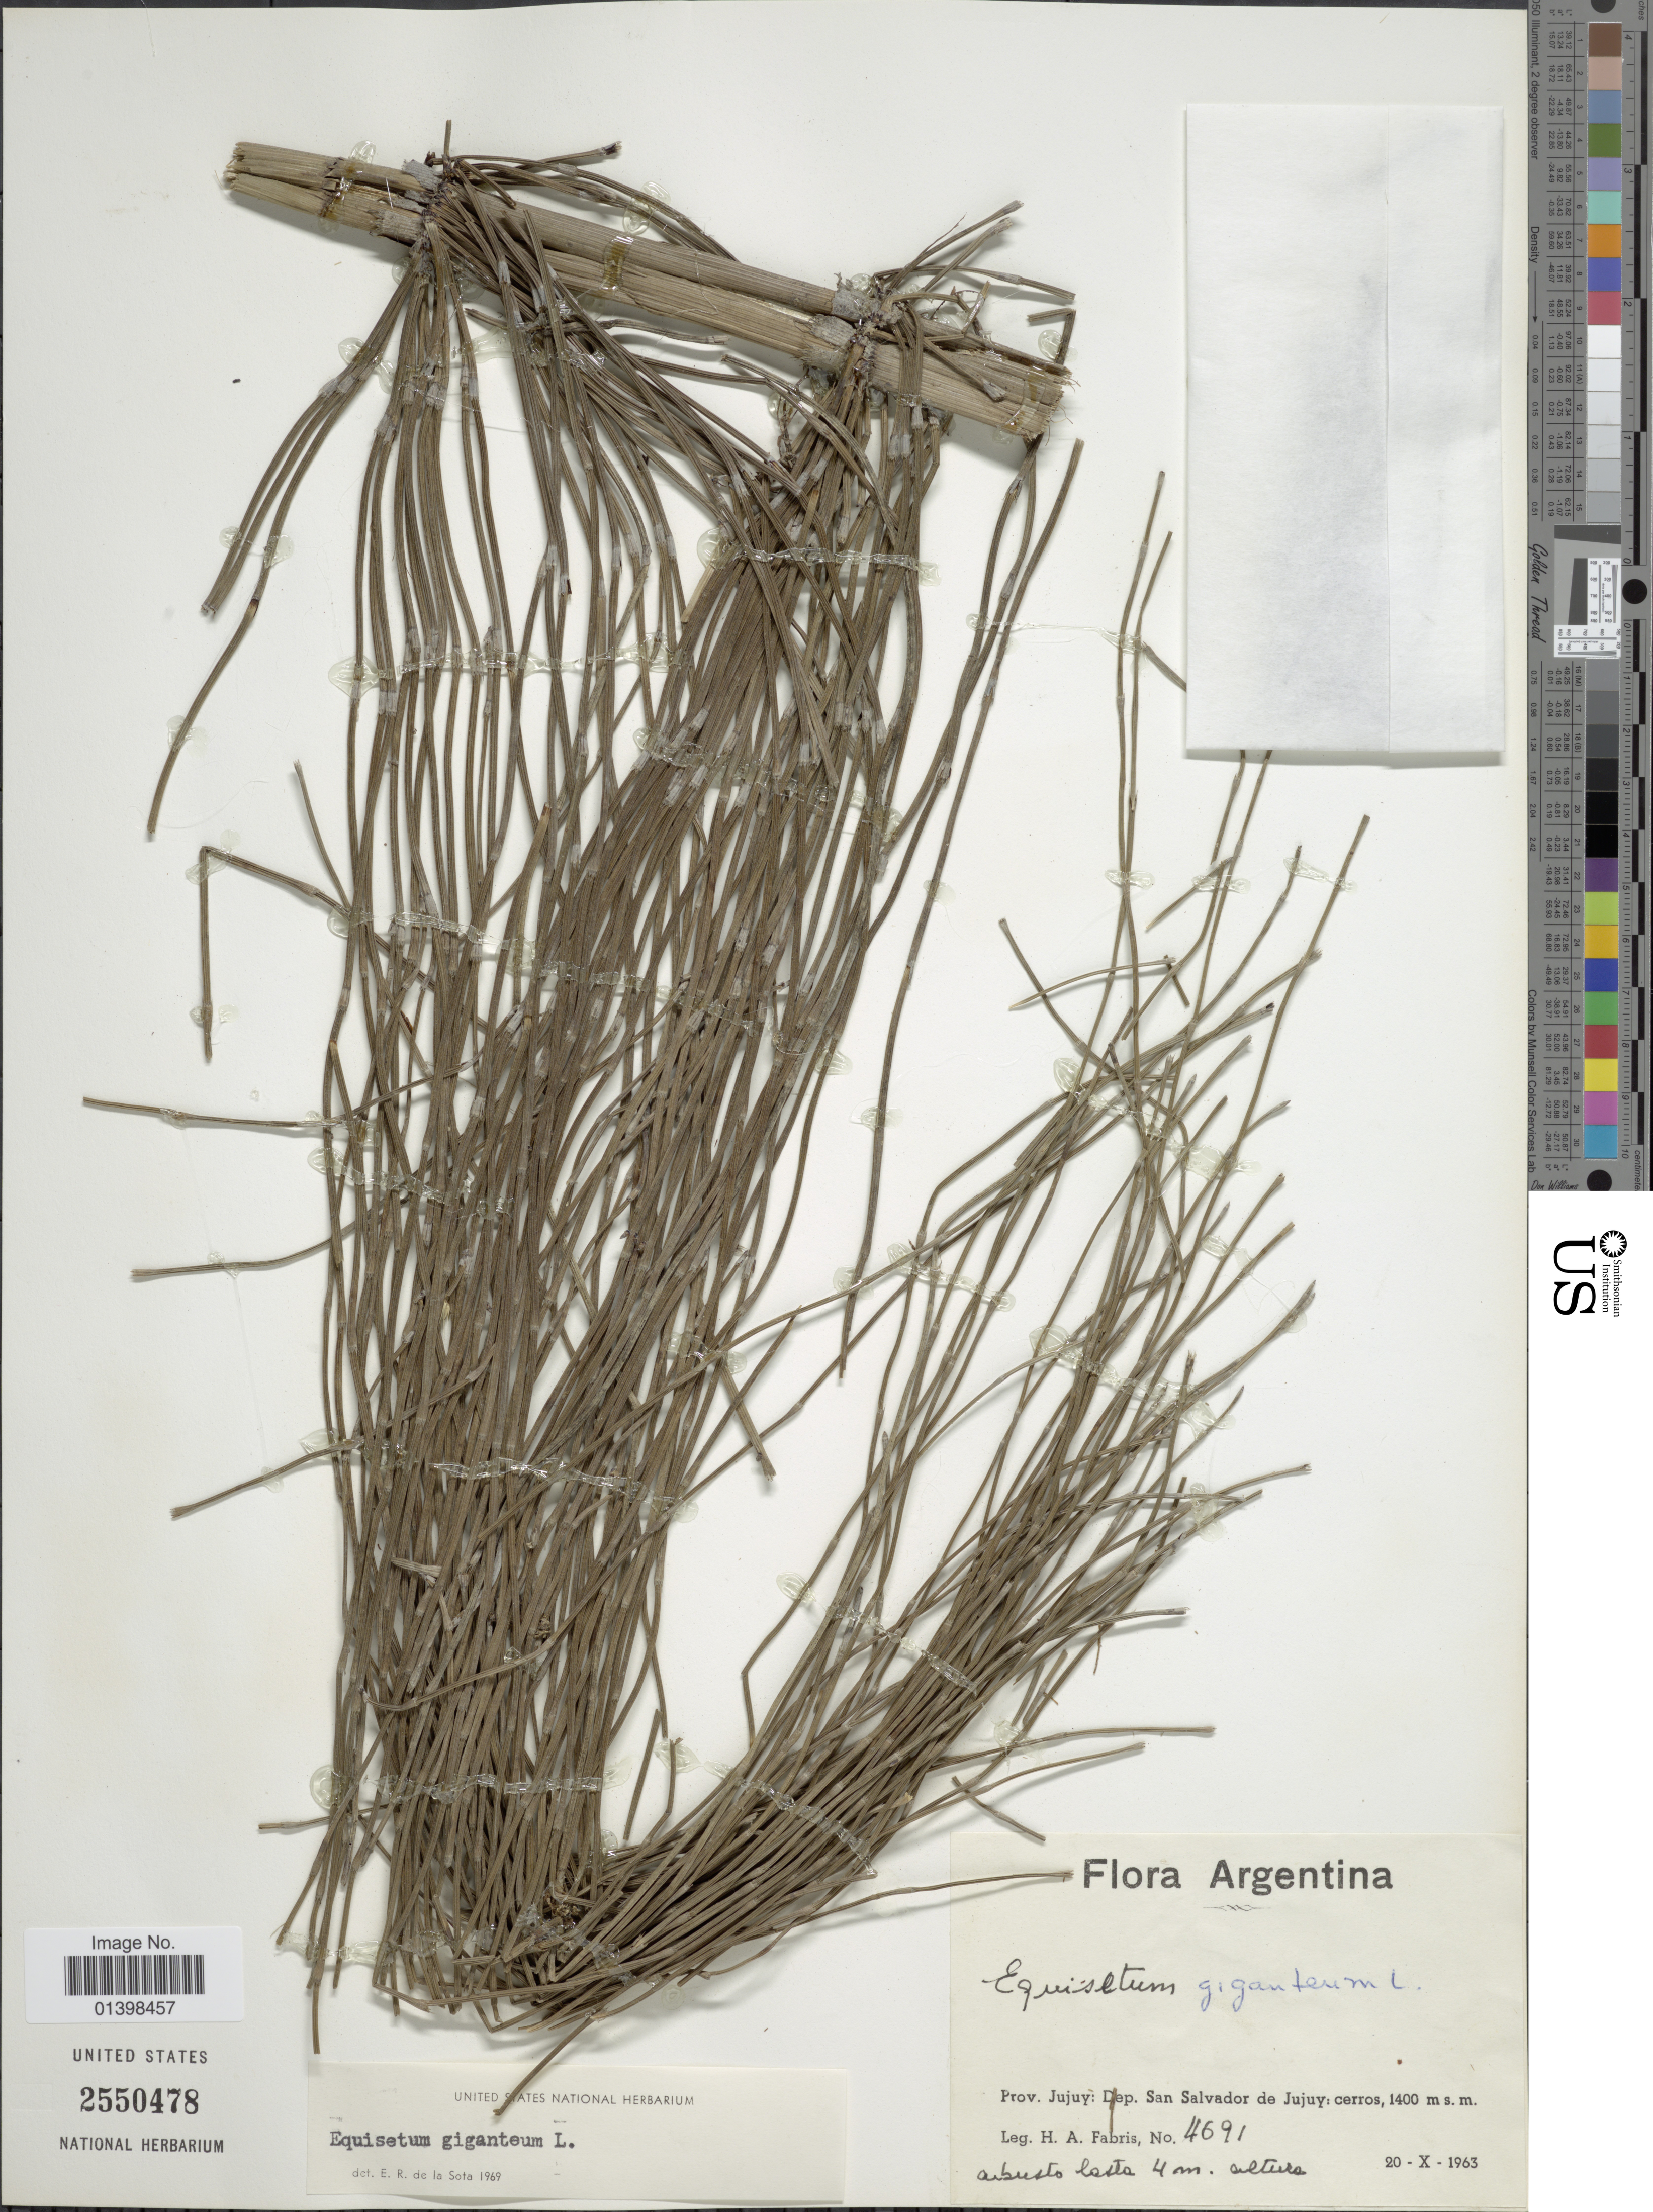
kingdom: Plantae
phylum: Tracheophyta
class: Polypodiopsida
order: Equisetales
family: Equisetaceae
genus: Equisetum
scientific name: Equisetum giganteum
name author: L.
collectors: H. A. Fabris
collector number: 4691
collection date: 1963-10-20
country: Argentina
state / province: Jujuy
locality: Dep San Salvador de jujuy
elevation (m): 1400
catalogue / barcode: US 2550478